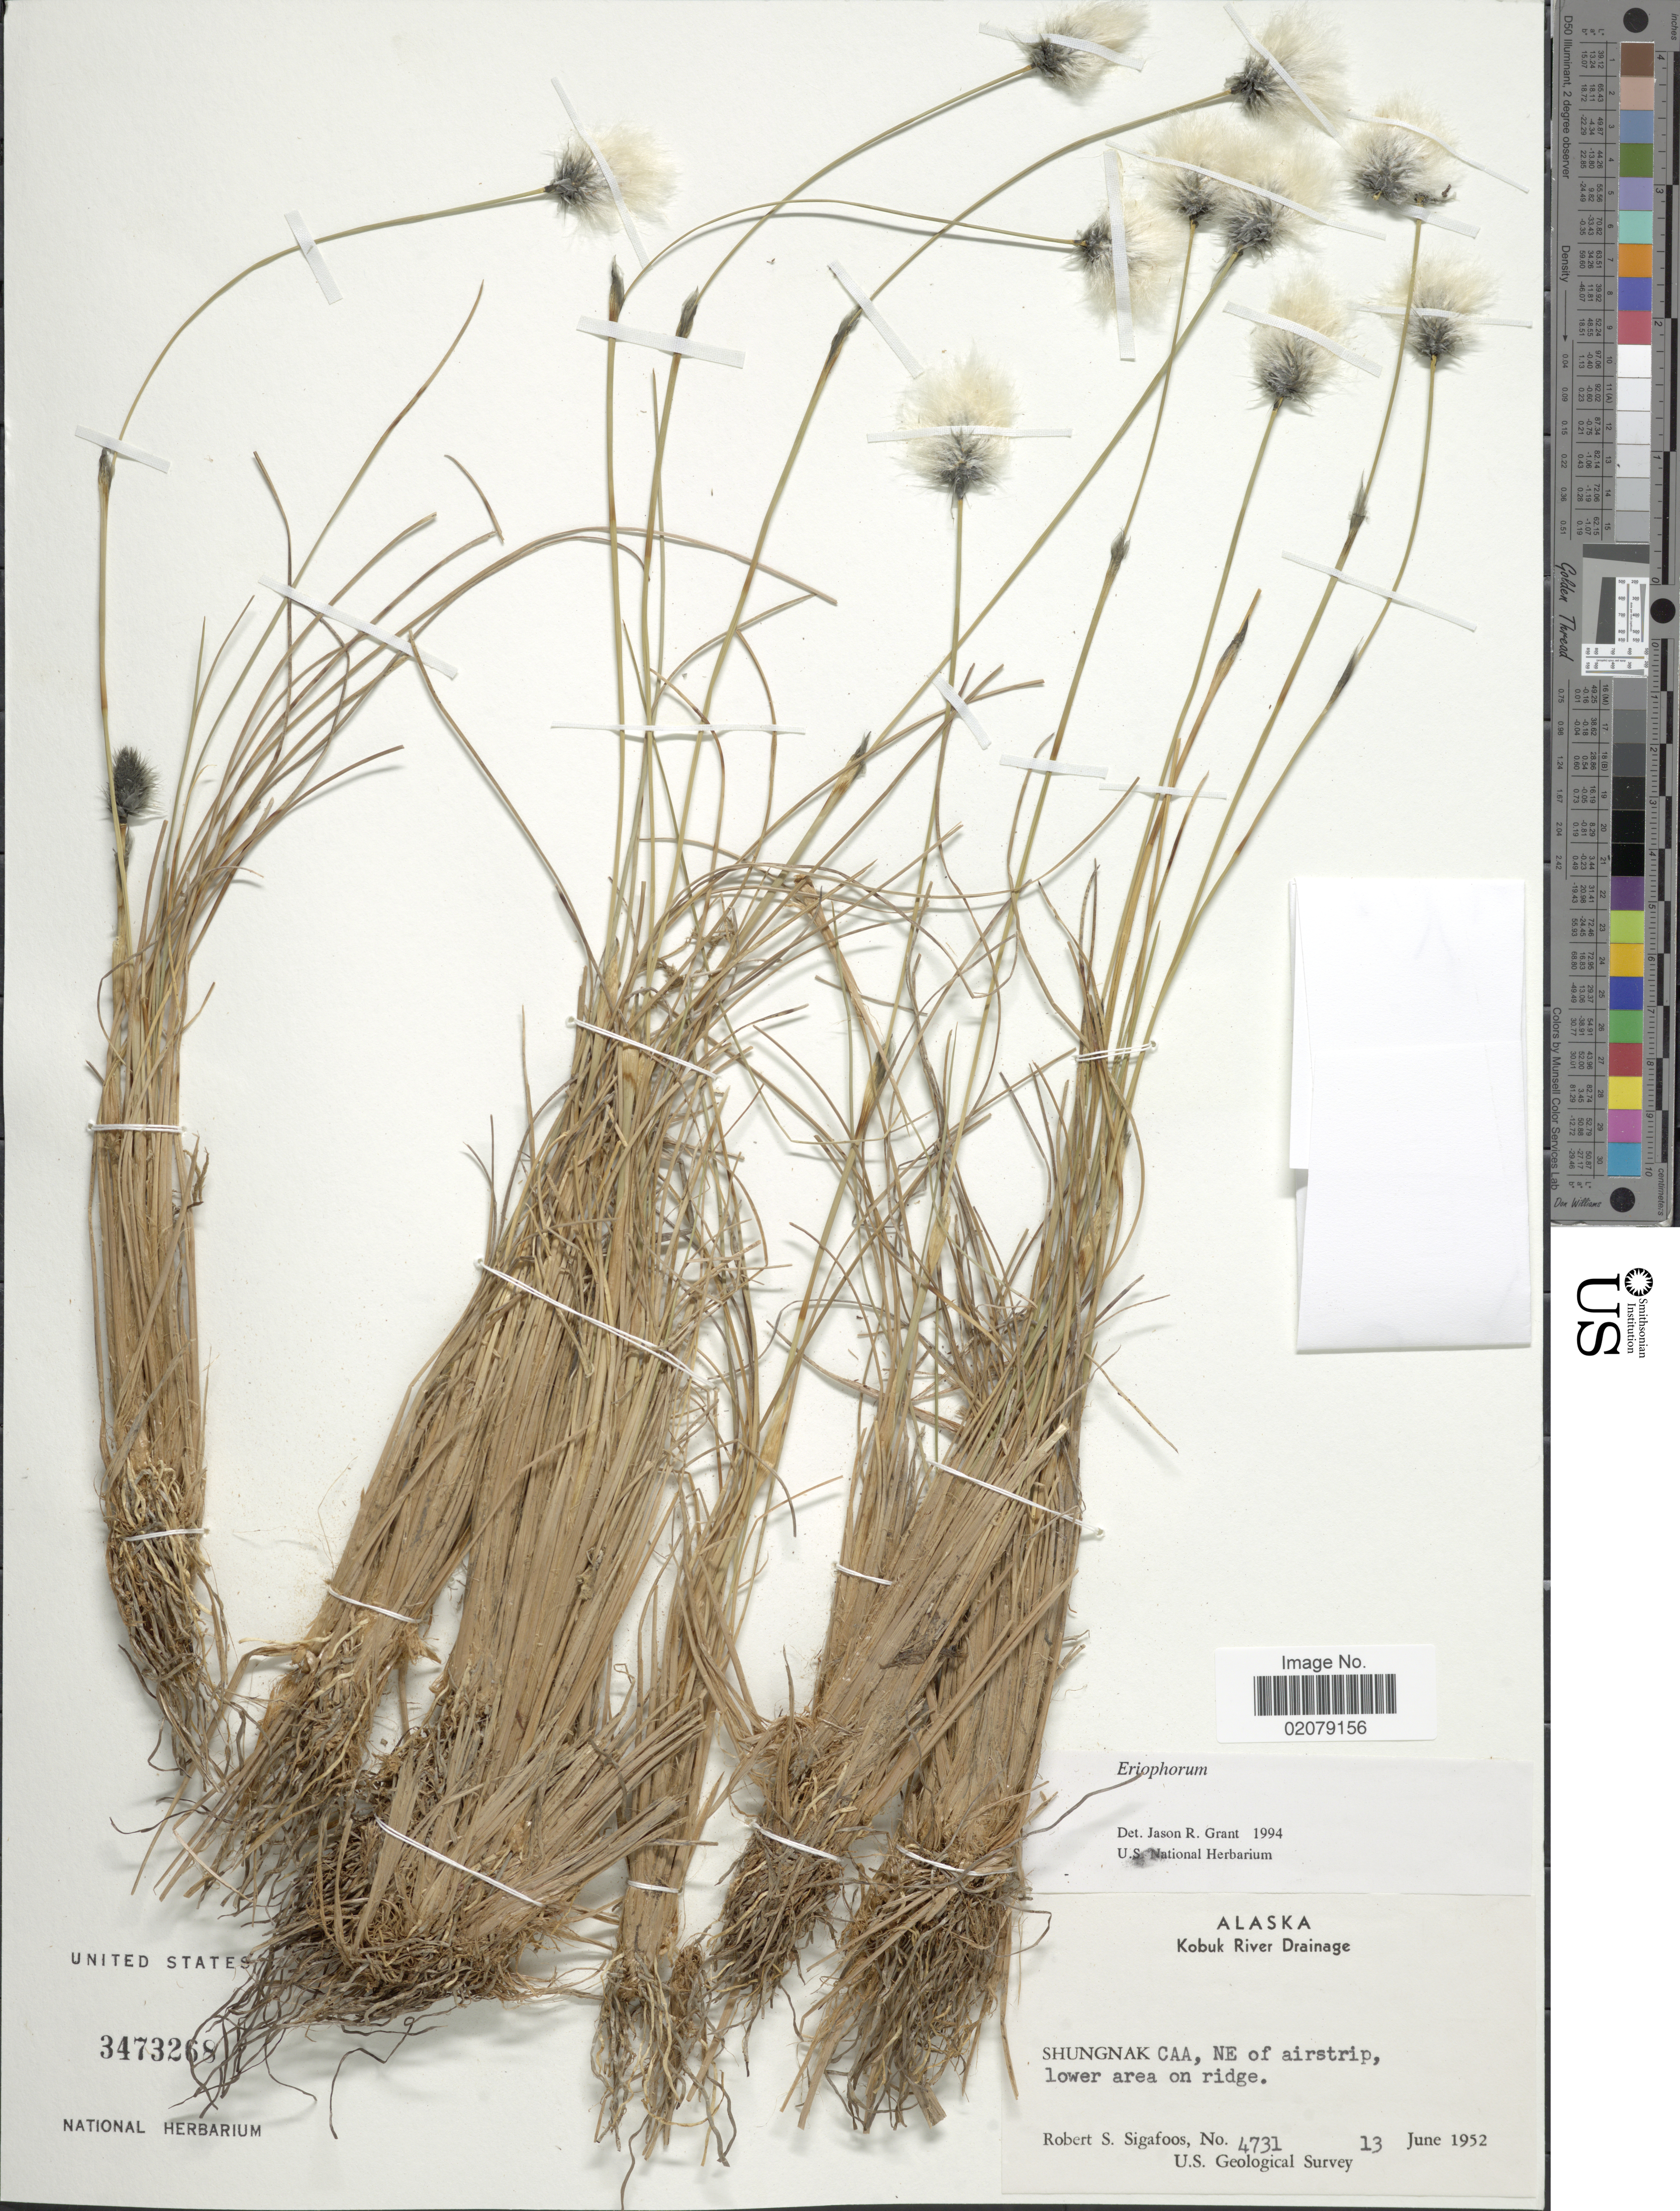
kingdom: Plantae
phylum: Tracheophyta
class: Liliopsida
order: Poales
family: Cyperaceae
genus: Eriophorum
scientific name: Eriophorum sp.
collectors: R. Sigafoos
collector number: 4731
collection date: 1952-06-13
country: United States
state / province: Alaska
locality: Shungnak Caa, NE of airstrip, lower area on ridge, Kobuk River Drainage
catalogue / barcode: US 3473268